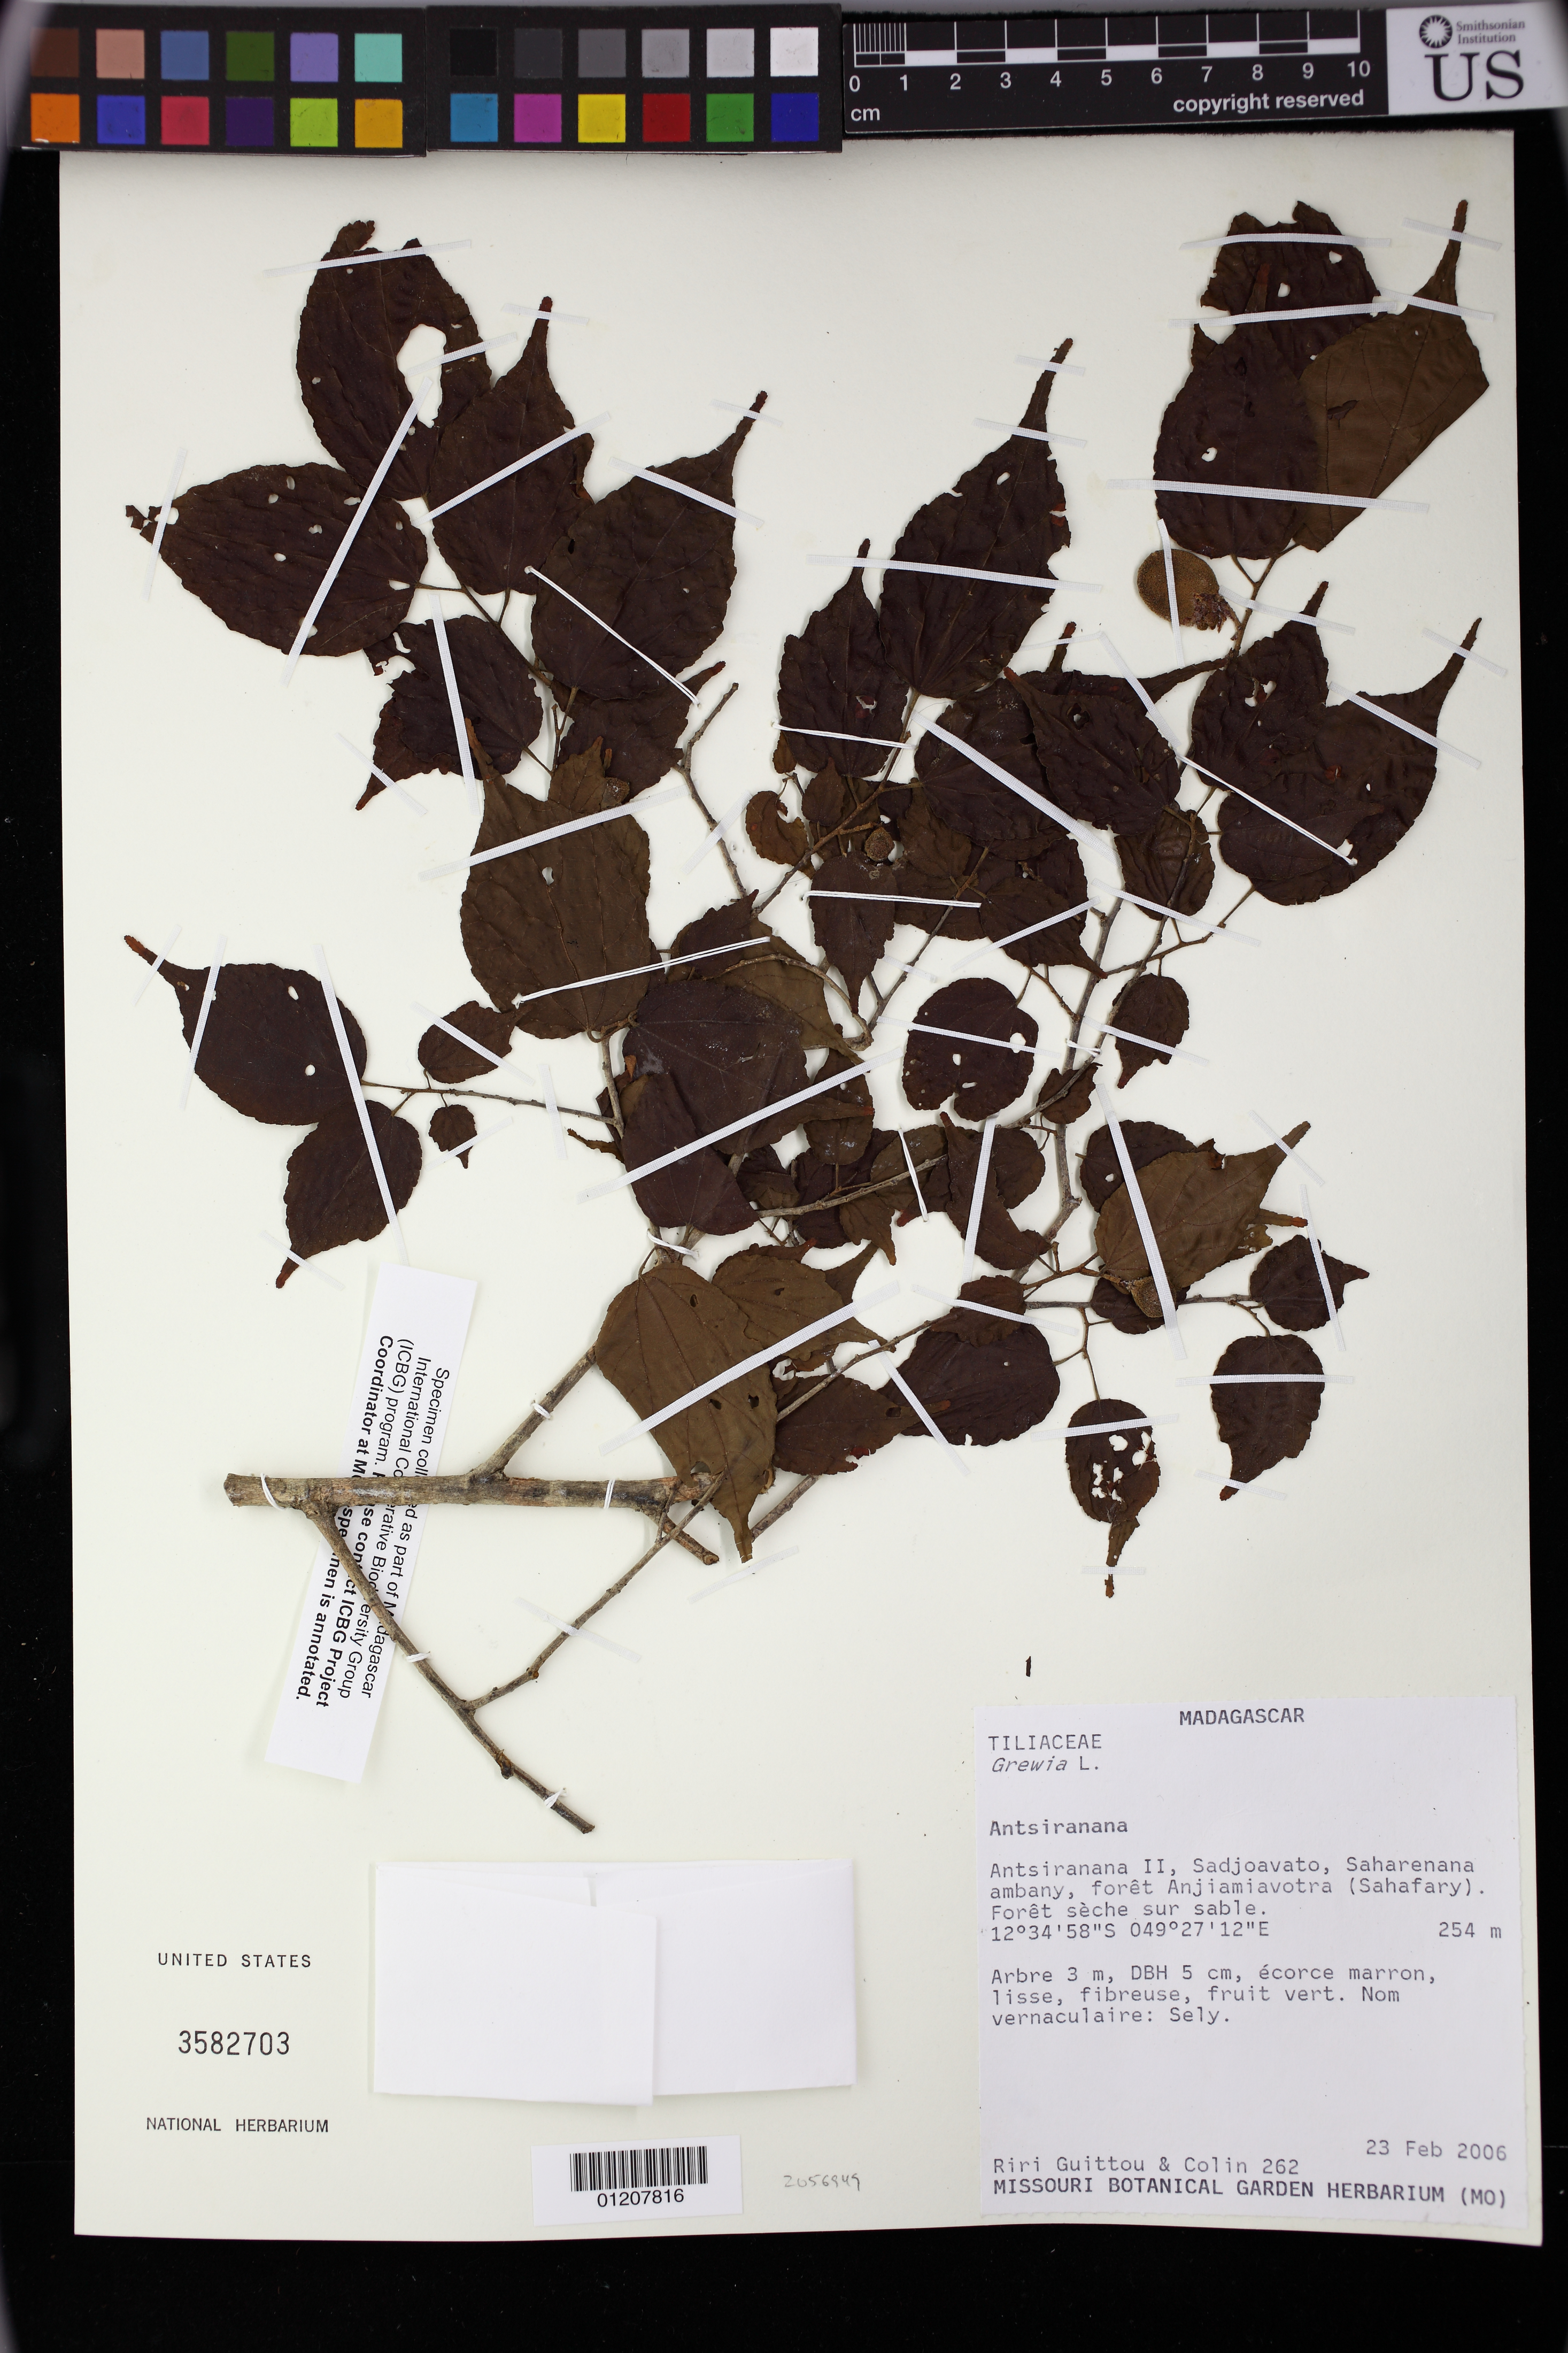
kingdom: Plantae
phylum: Tracheophyta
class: Magnoliopsida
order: Malvales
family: Malvaceae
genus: Grewia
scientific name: Grewia sp.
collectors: R. Guittou & Colin, --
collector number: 262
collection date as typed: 23 Feb 2006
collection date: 2006-02-23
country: Madagascar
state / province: Diana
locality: Antsiranana. Antsiranana II, Sadjoavato, Saharenana ambany, forêt Anjiamiavotra (Sahafary). Forêt sèche sur sable.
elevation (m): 254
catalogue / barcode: US 3582703